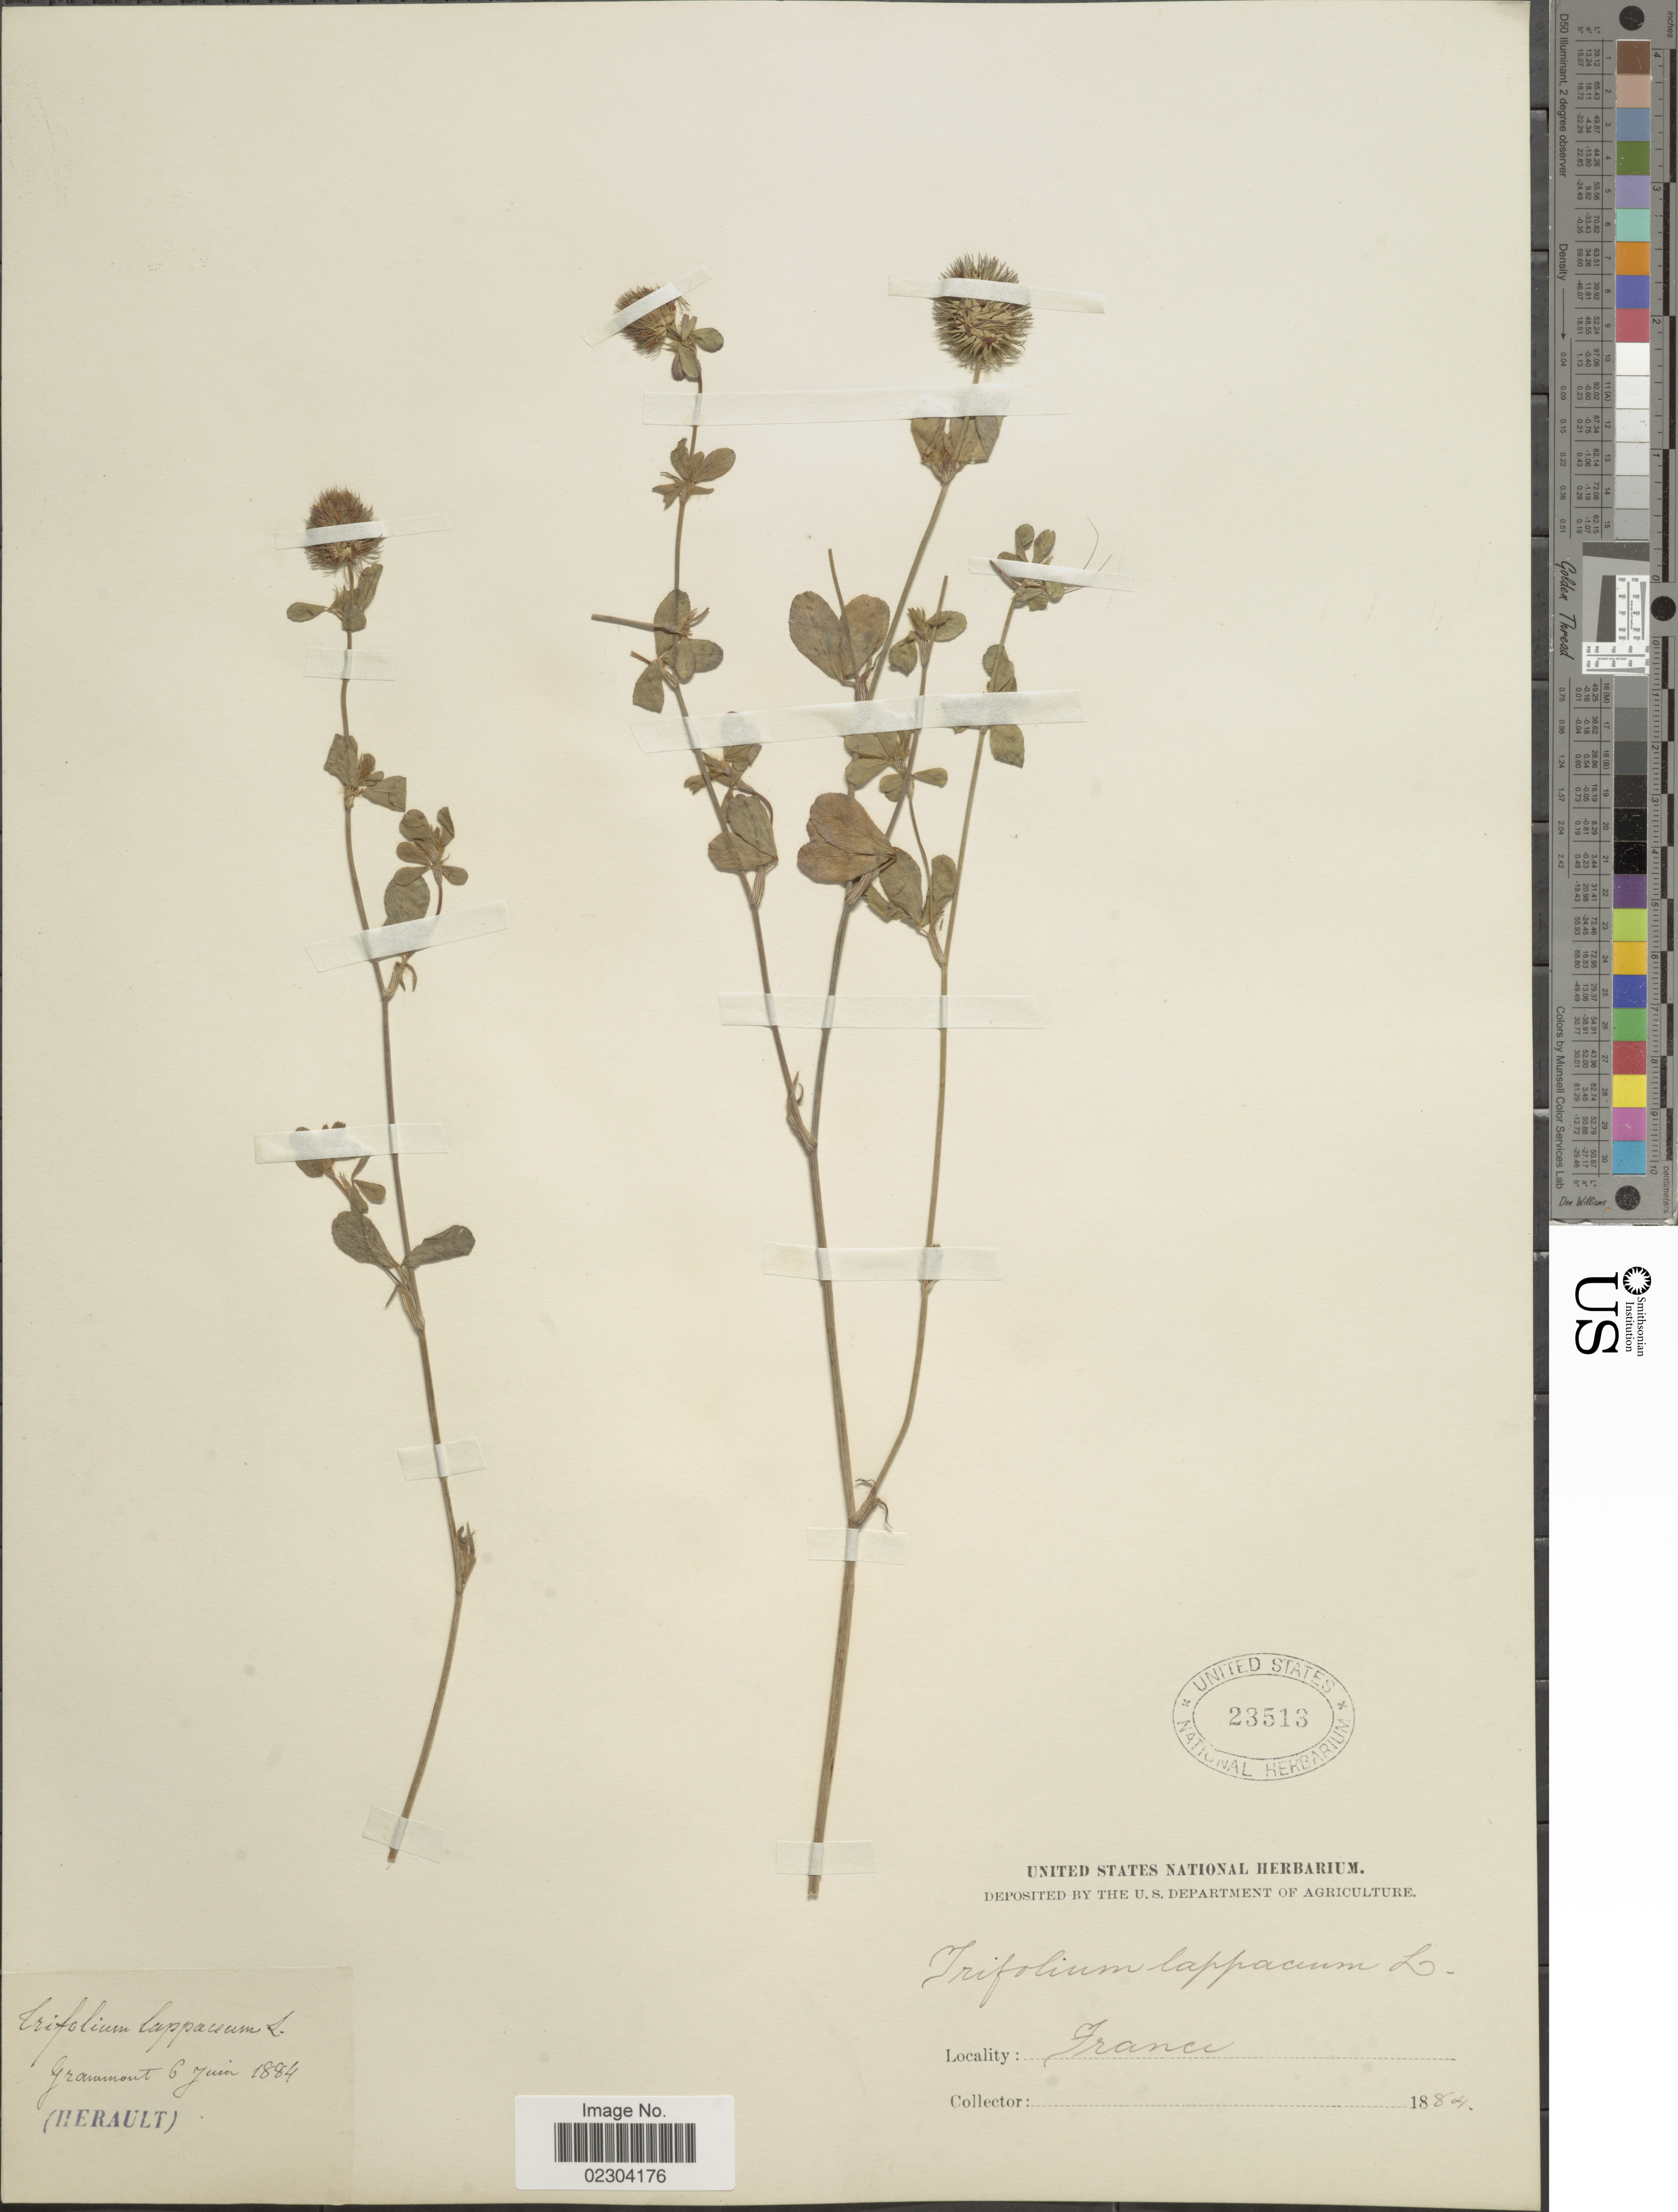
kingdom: Plantae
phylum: Tracheophyta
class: Magnoliopsida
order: Fabales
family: Fabaceae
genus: Trifolium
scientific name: Trifolium lappaceum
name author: L.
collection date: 1884-06-06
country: France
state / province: Occitanie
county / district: Hérault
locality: Grammont [unsure placement]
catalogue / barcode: US 23513